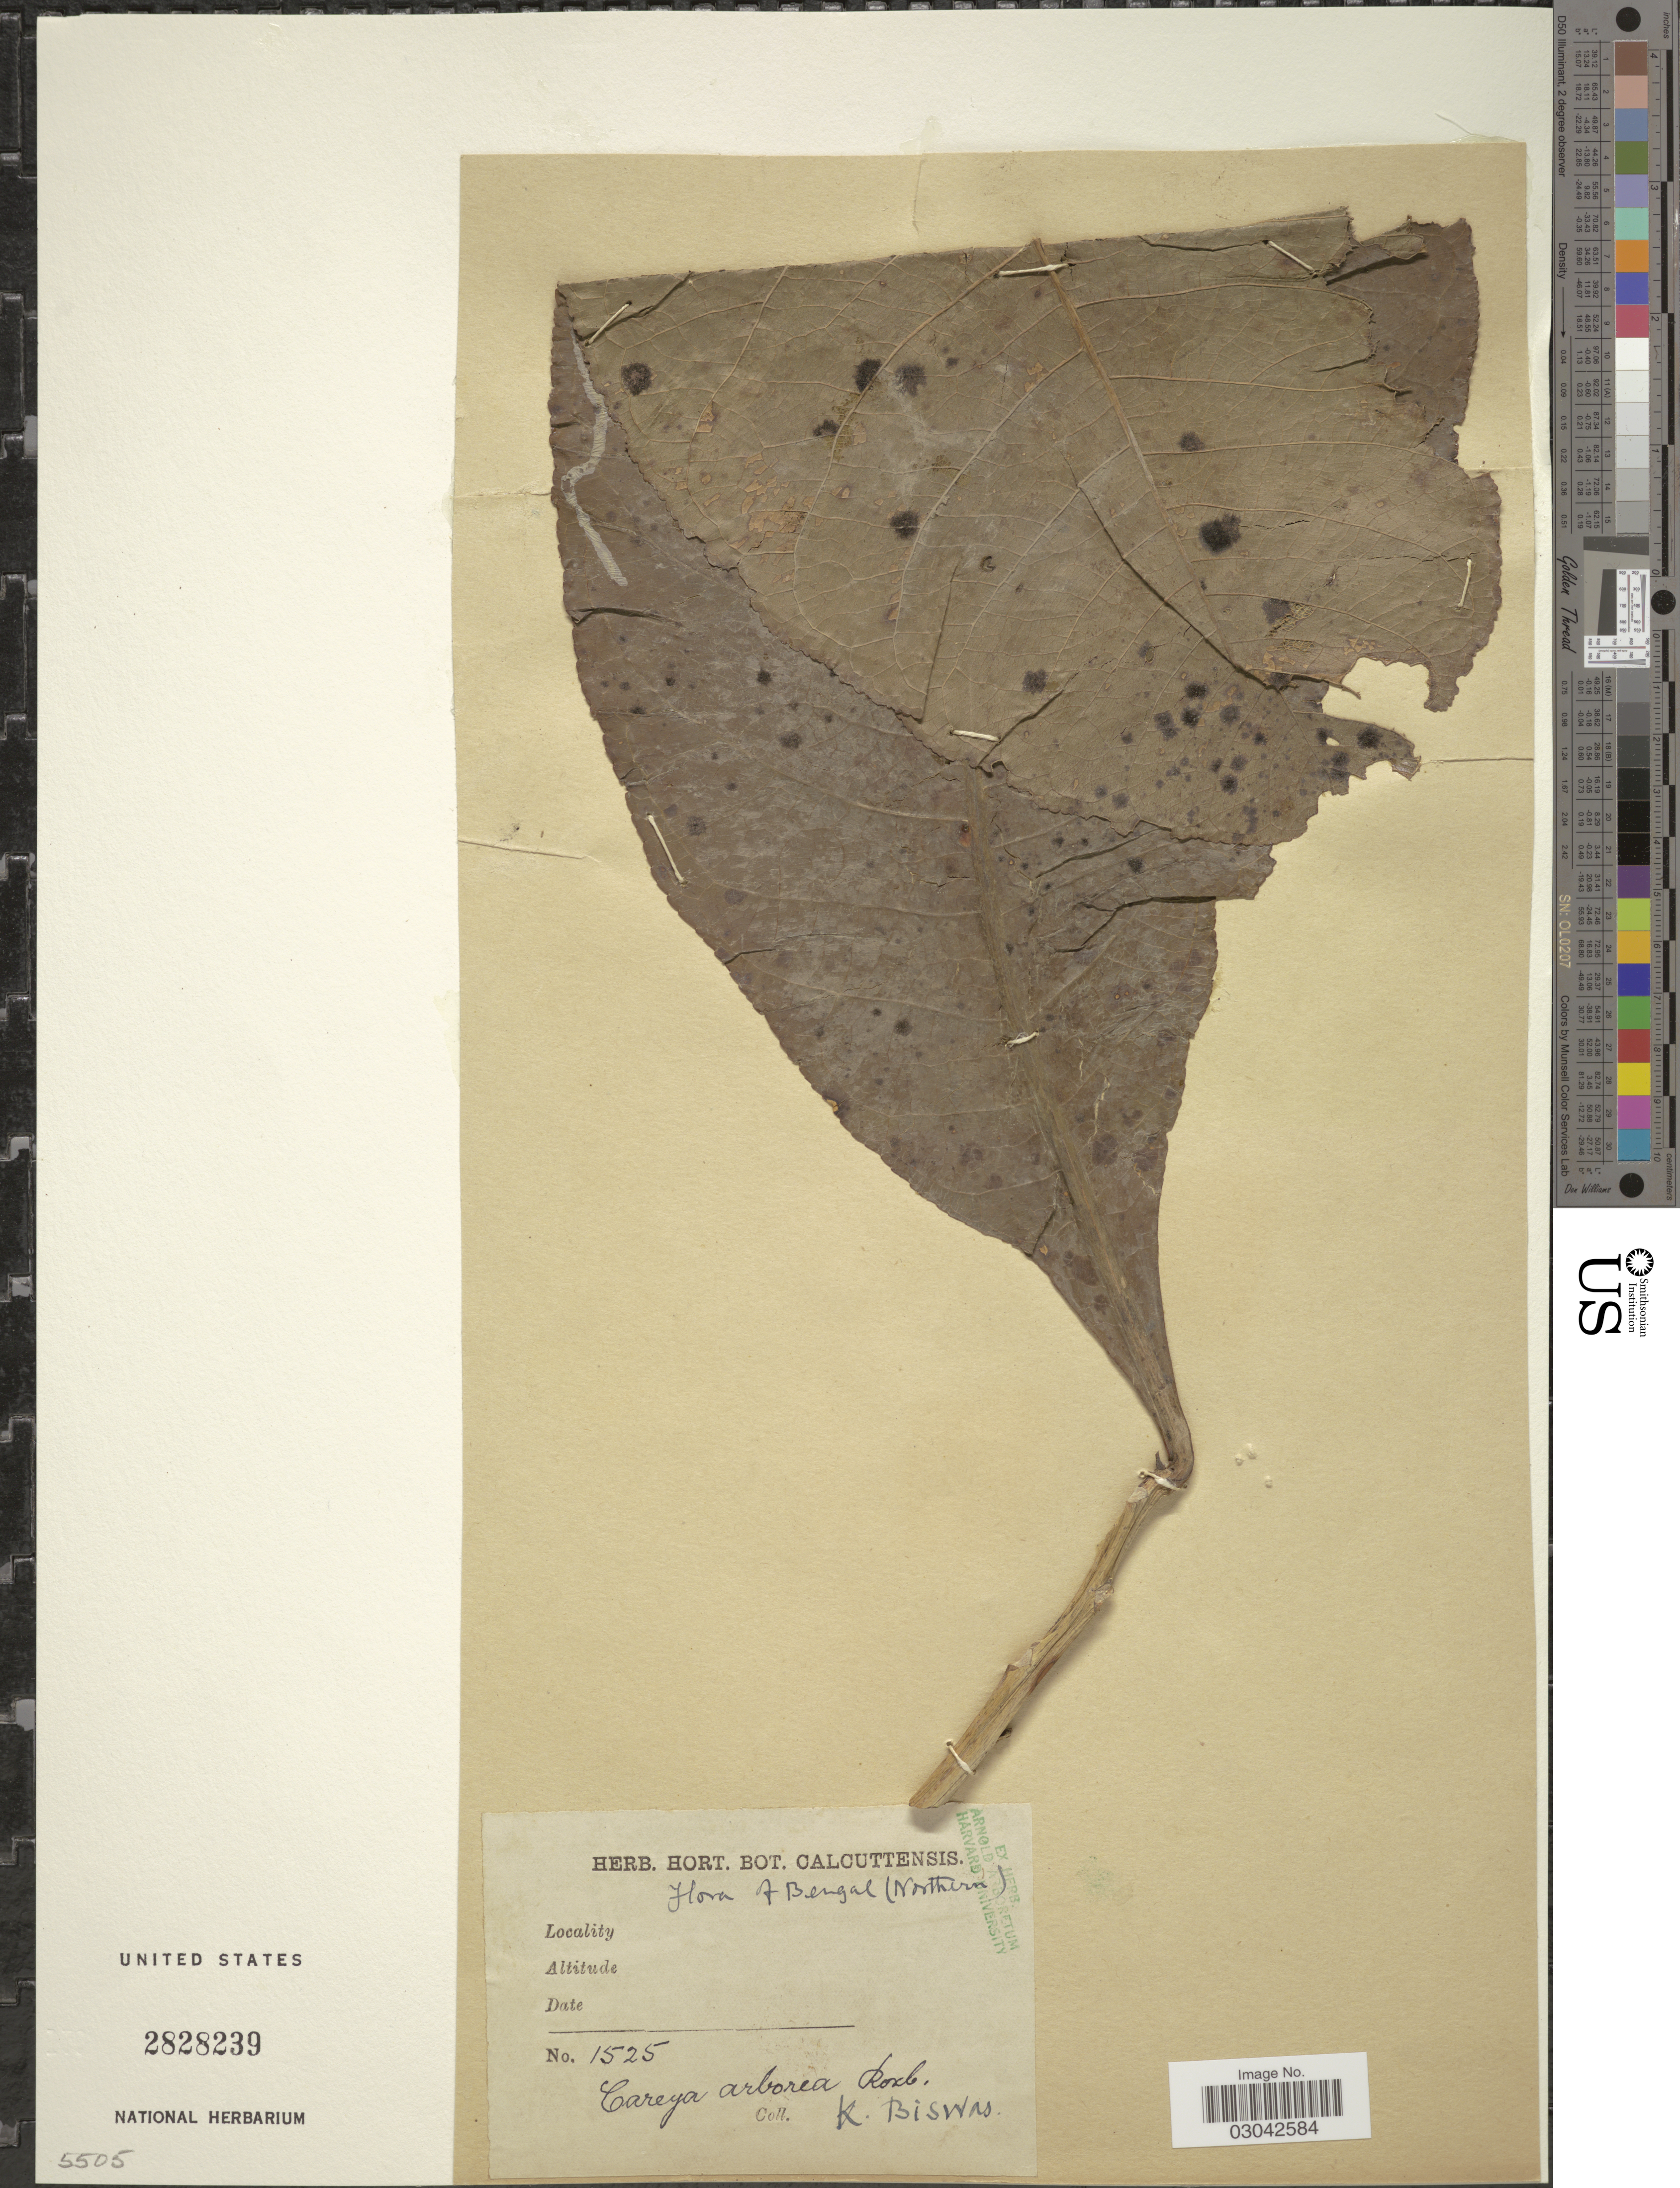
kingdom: Plantae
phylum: Tracheophyta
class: Magnoliopsida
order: Ericales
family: Lecythidaceae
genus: Careya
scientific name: Careya arborea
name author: Roxb.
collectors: K. Biswas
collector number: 1525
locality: Bengal (Northern).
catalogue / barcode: US 2828239